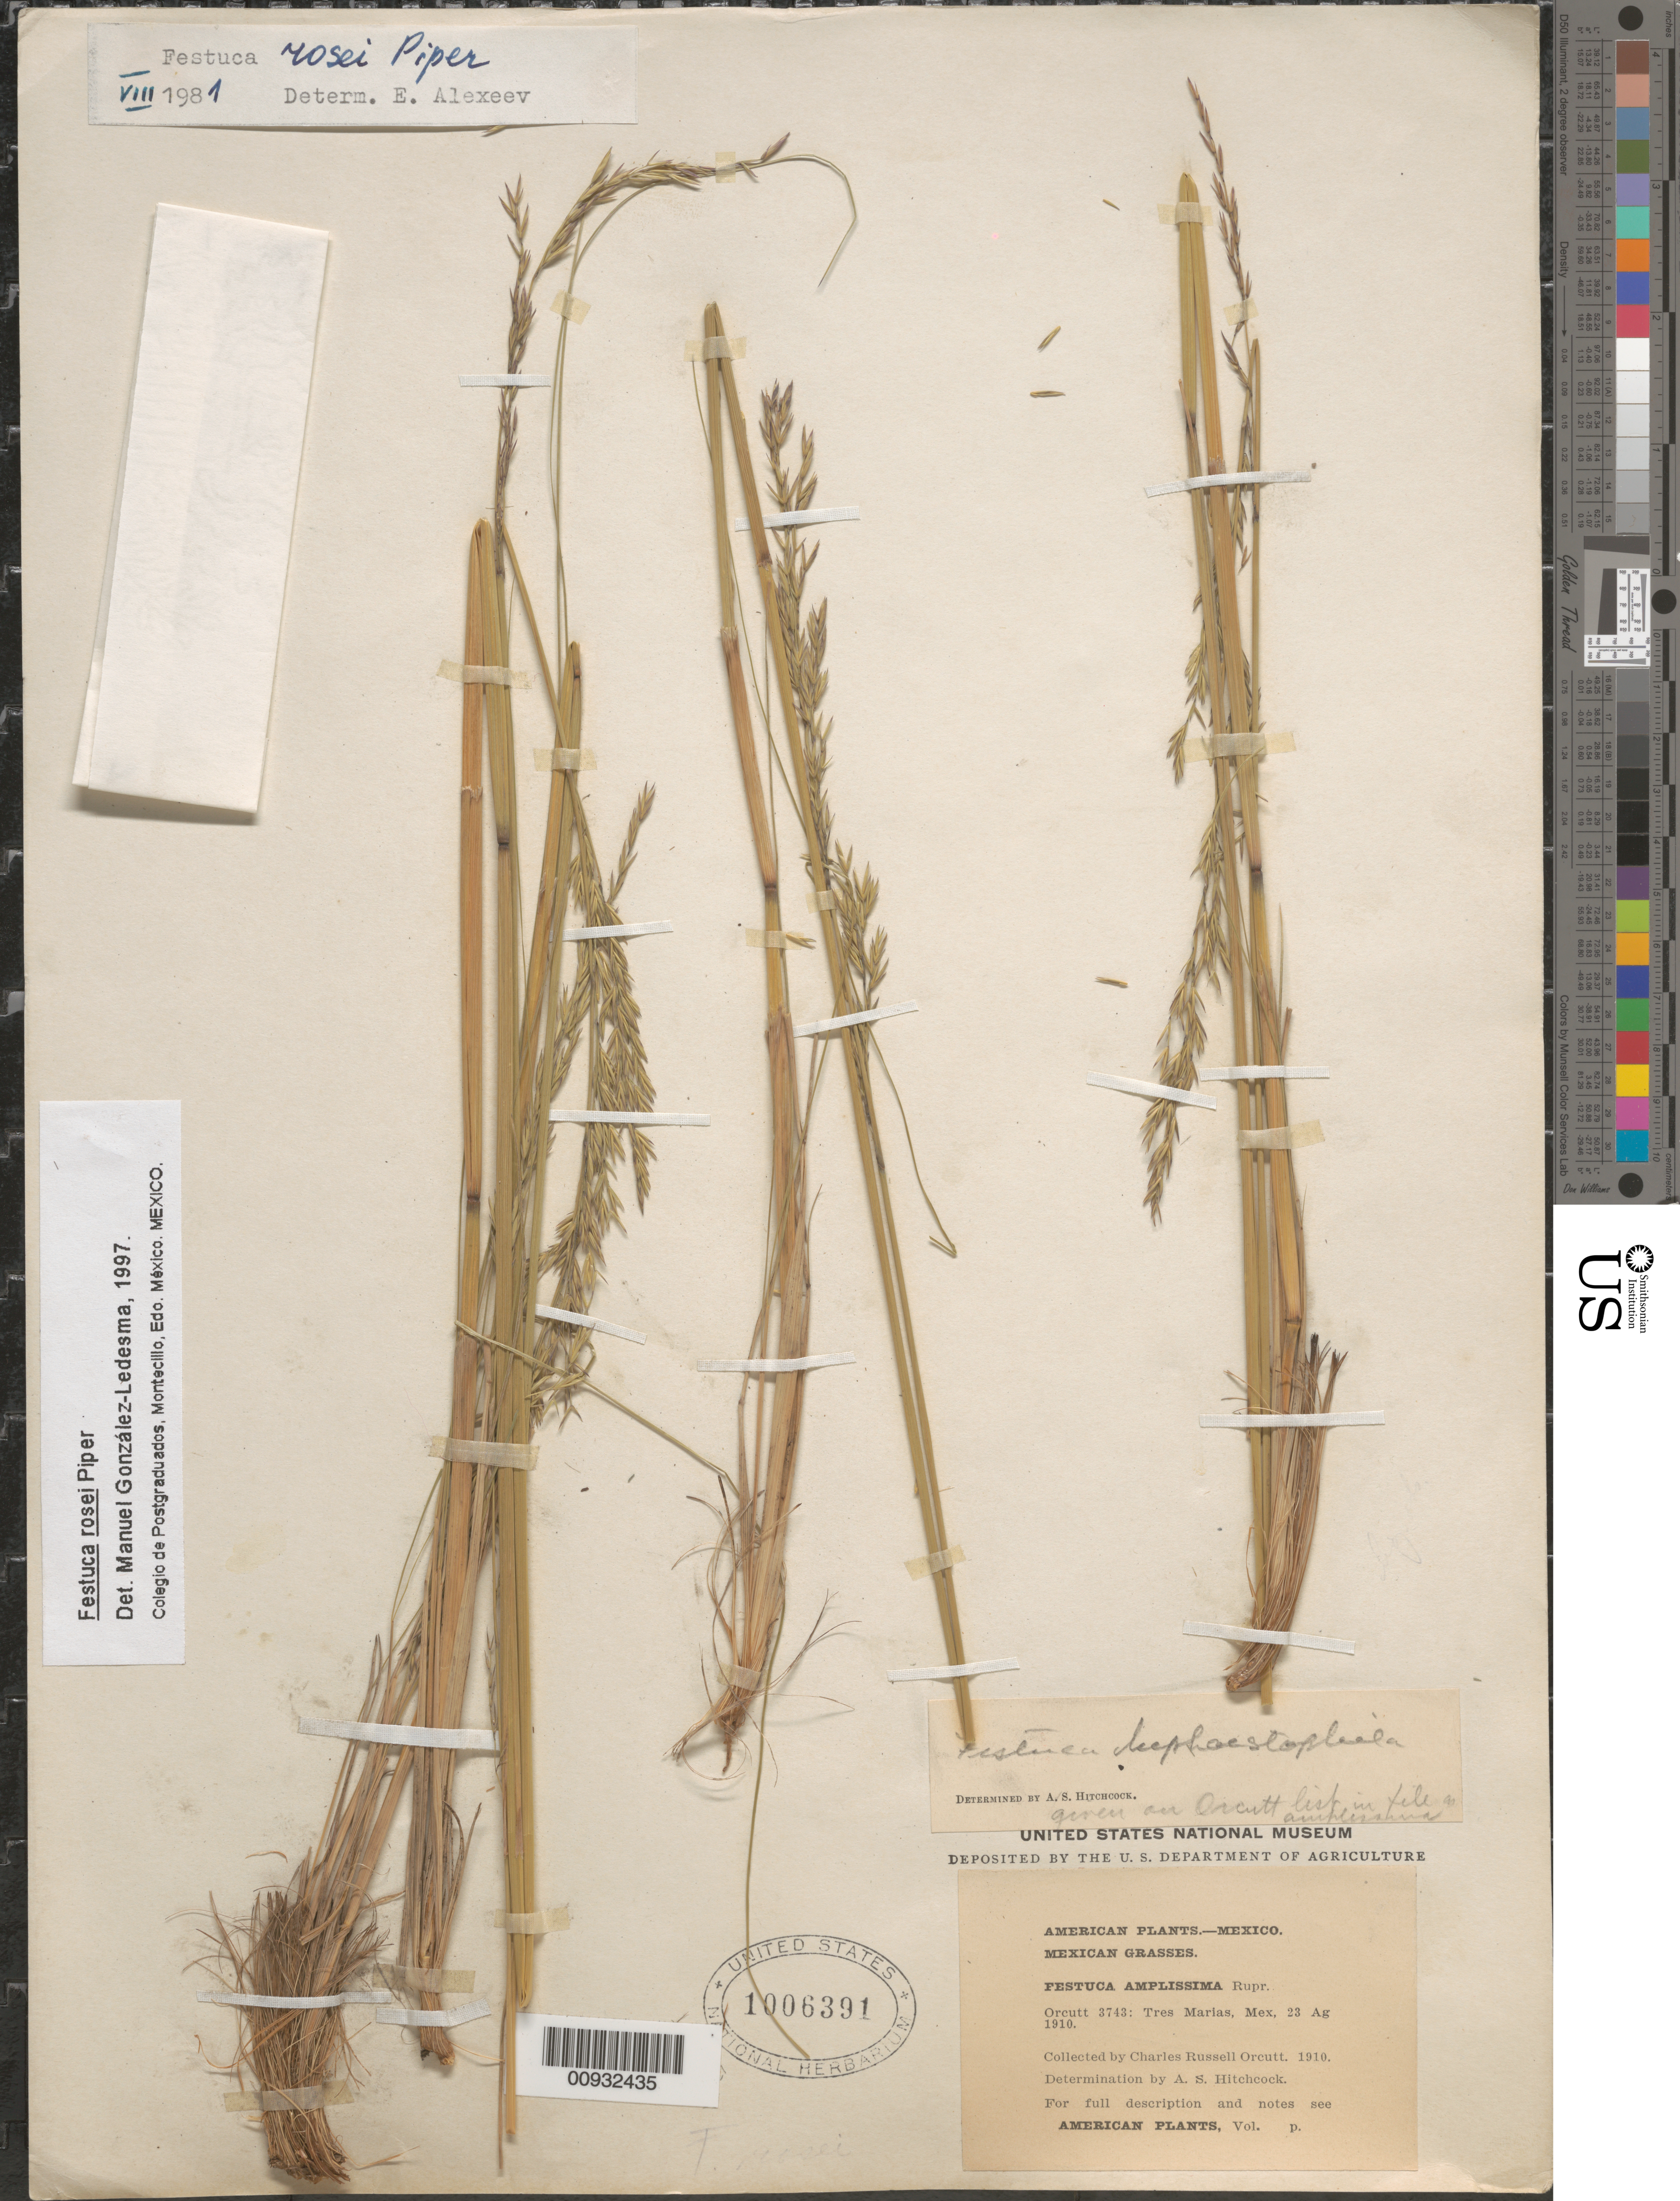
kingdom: Plantae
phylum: Tracheophyta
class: Liliopsida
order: Poales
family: Poaceae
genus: Festuca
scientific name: Festuca rosei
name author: Piper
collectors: C. R. Orcutt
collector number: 3743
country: Mexico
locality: Tres Marias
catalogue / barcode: US 1006391